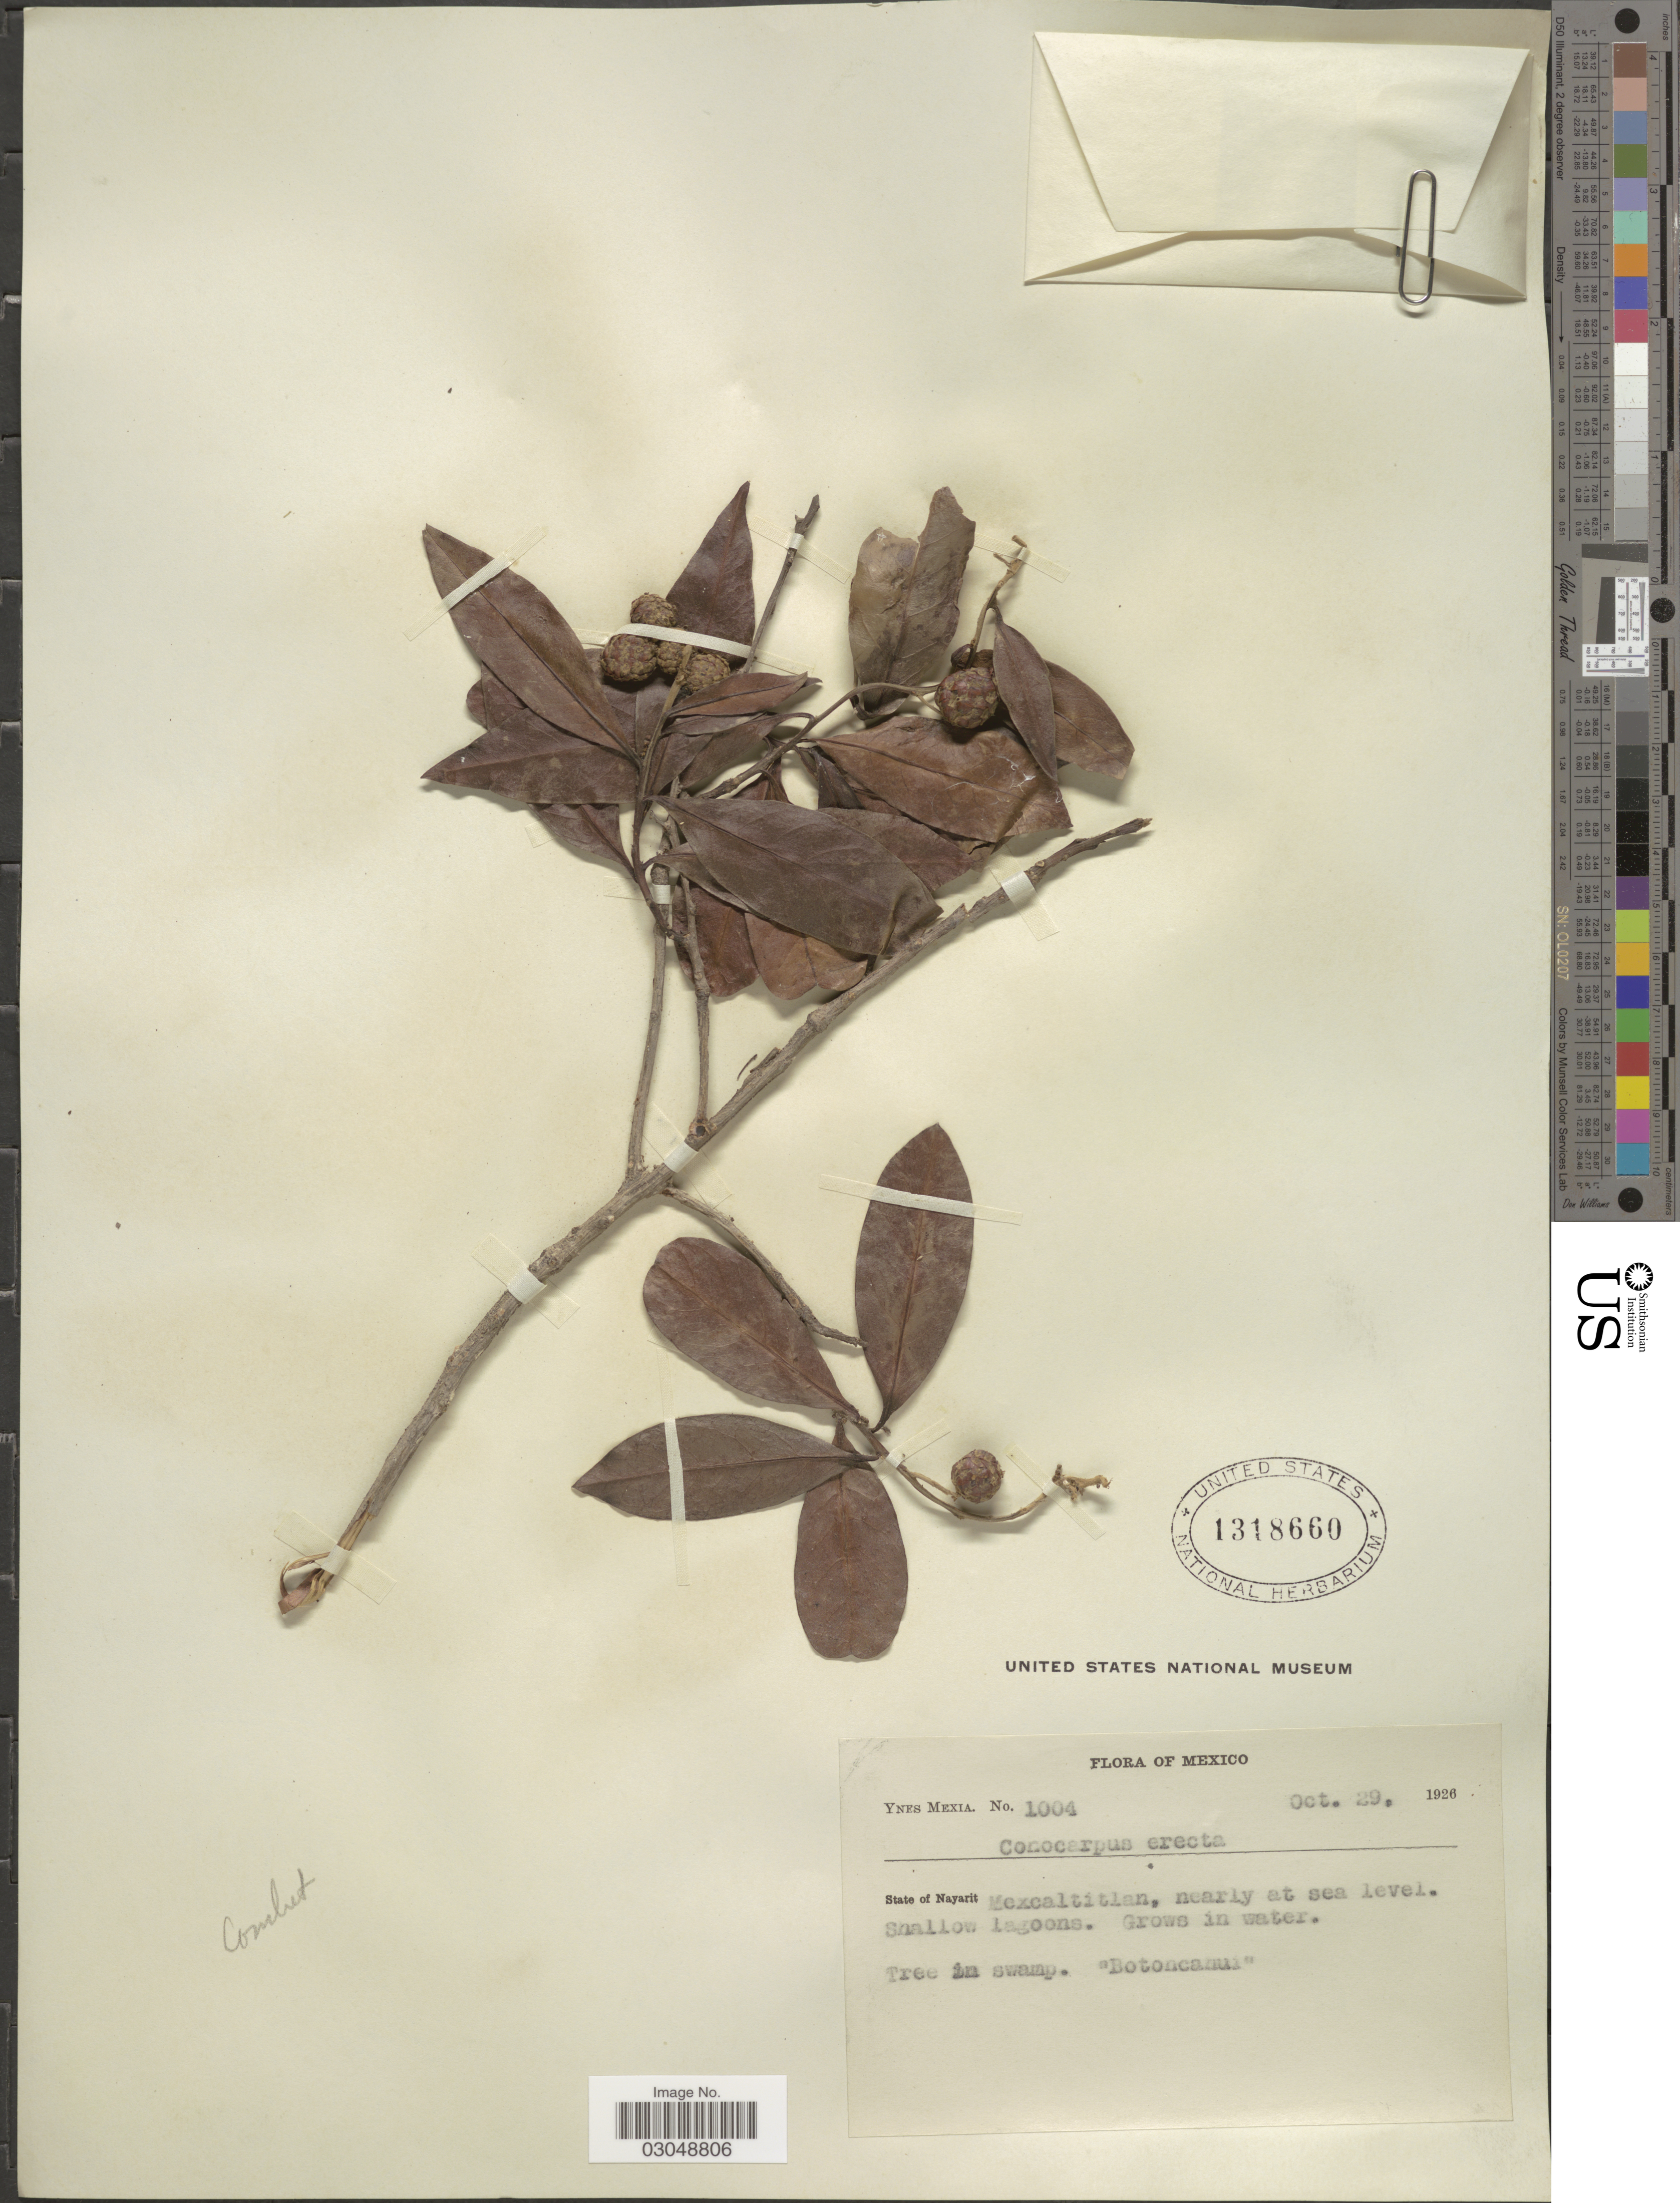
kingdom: Plantae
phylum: Tracheophyta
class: Magnoliopsida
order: Myrtales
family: Combretaceae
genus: Conocarpus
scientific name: Conocarpus erectus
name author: L.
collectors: Y. Mexia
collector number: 1004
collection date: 1926-10-29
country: Mexico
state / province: Nayarit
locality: Mexcaltitlan.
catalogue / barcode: US 1318660